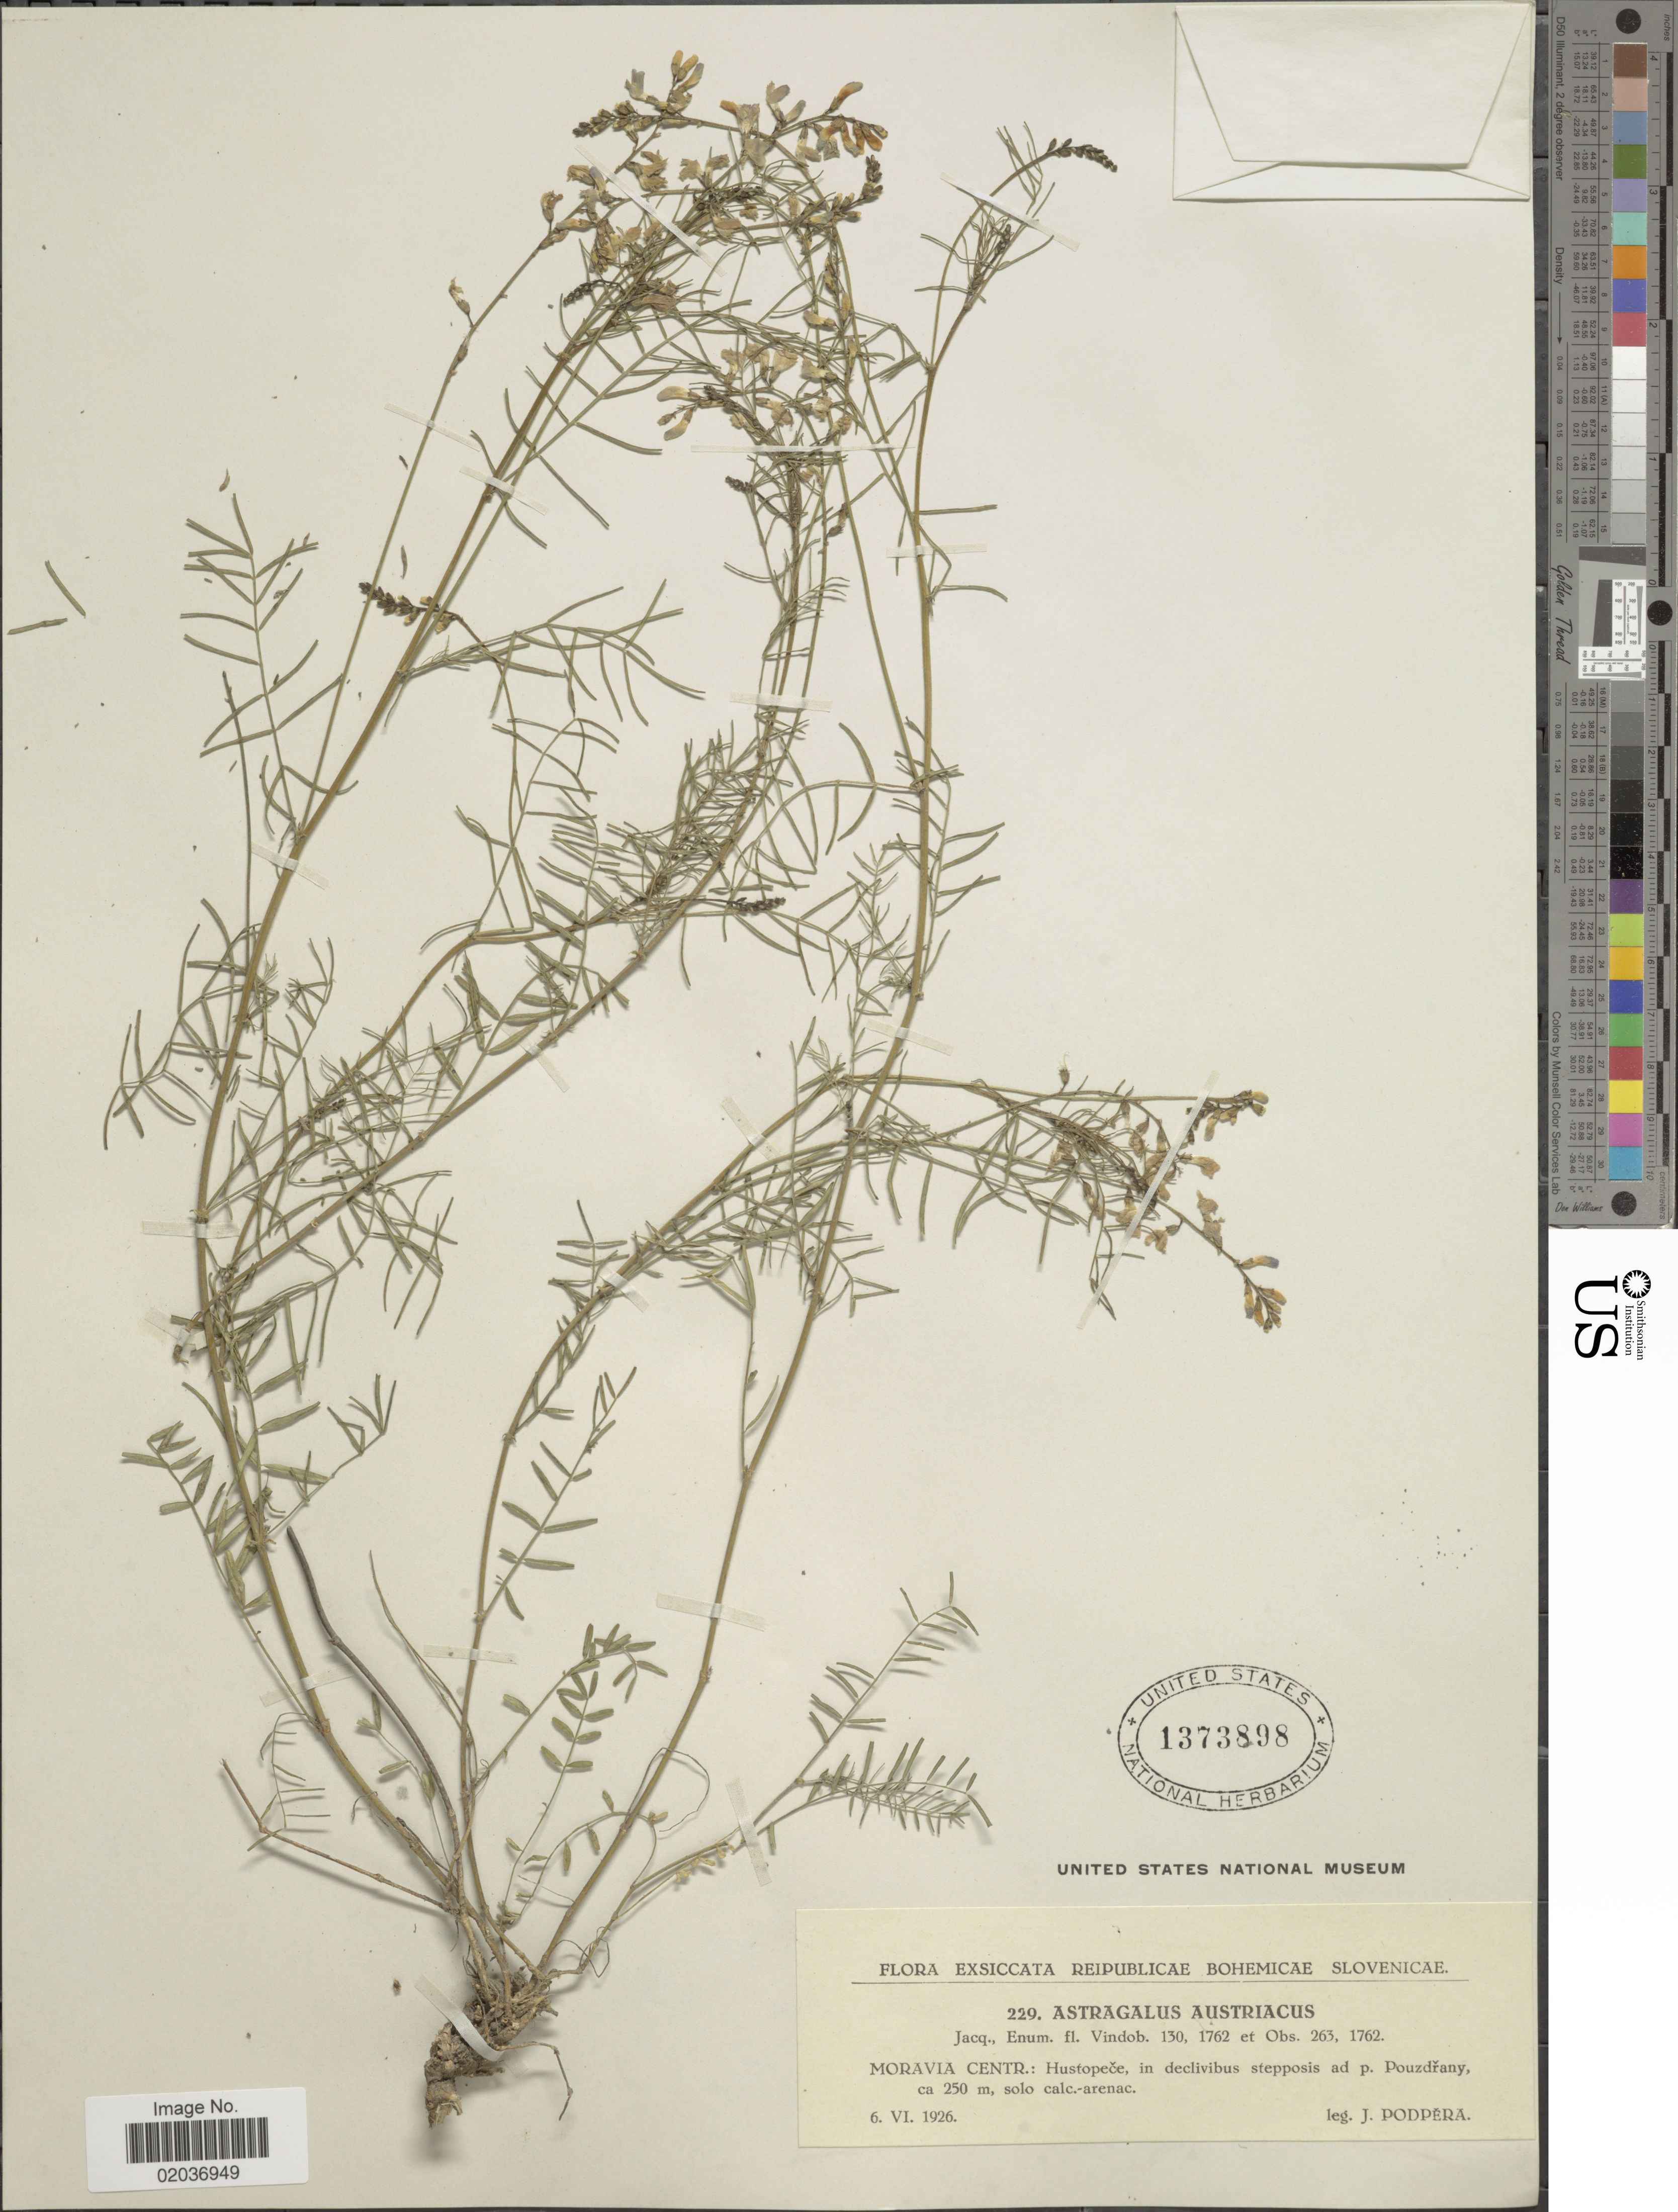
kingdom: Plantae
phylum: Tracheophyta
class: Magnoliopsida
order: Fabales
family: Fabaceae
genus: Astragalus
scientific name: Astragalus austriacus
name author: Jacq.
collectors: J. Podpera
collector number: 229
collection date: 1926-06-06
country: Czechia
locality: Reipublicae Bohemicae Slovenicae. Moravia centr.,: Hustopece, in declivibus stepposis ad p. Pouzdrany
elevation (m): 250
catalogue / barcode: US 1373898